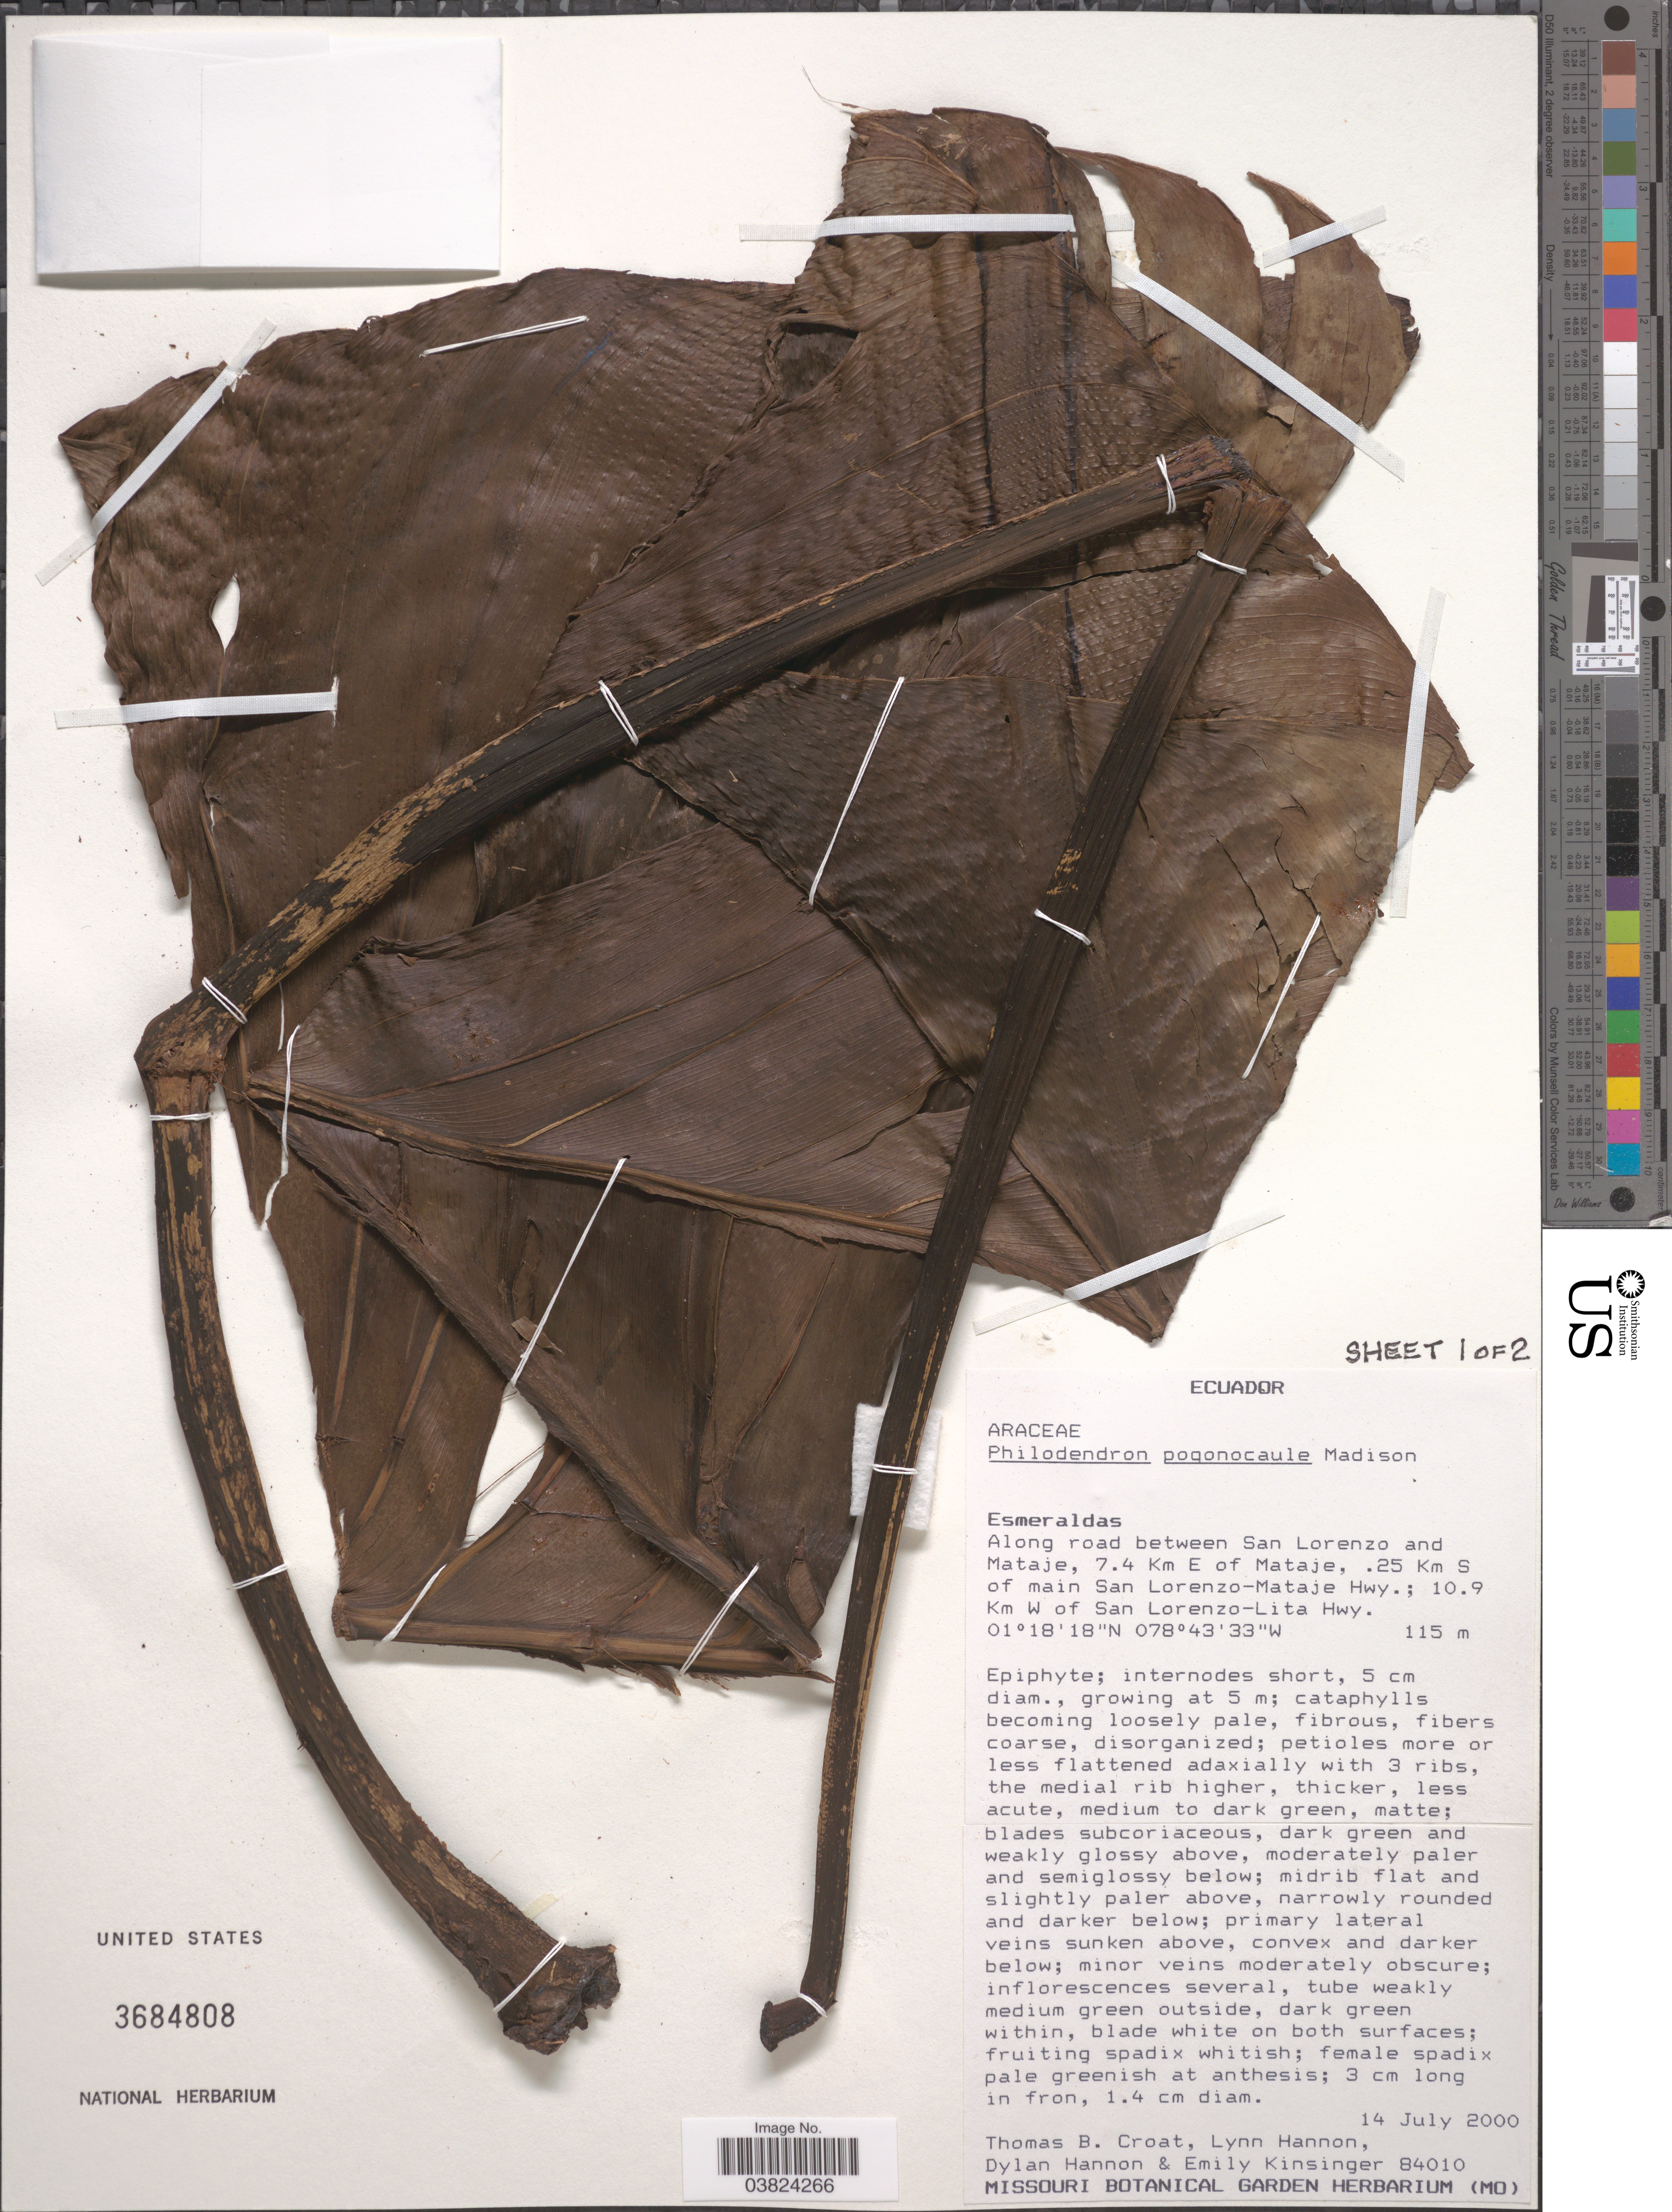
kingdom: Plantae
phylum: Tracheophyta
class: Liliopsida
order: Alismatales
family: Araceae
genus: Philodendron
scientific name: Philodendron pogonocaule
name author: Madison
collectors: T. B. Croat, L. Hannon, D. Hannon & E. Kinsinger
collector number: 84010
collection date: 2000-07-14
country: Ecuador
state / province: Esmeraldas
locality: Along road between San Lorenzo and Mataje, 7.4 Km E of Mataje, .25 Km S of main San Lorenzo-Mataje Hwy.; 10.9 Km W of San Lorenzo-Lita Hwy.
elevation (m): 115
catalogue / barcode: US 3684808